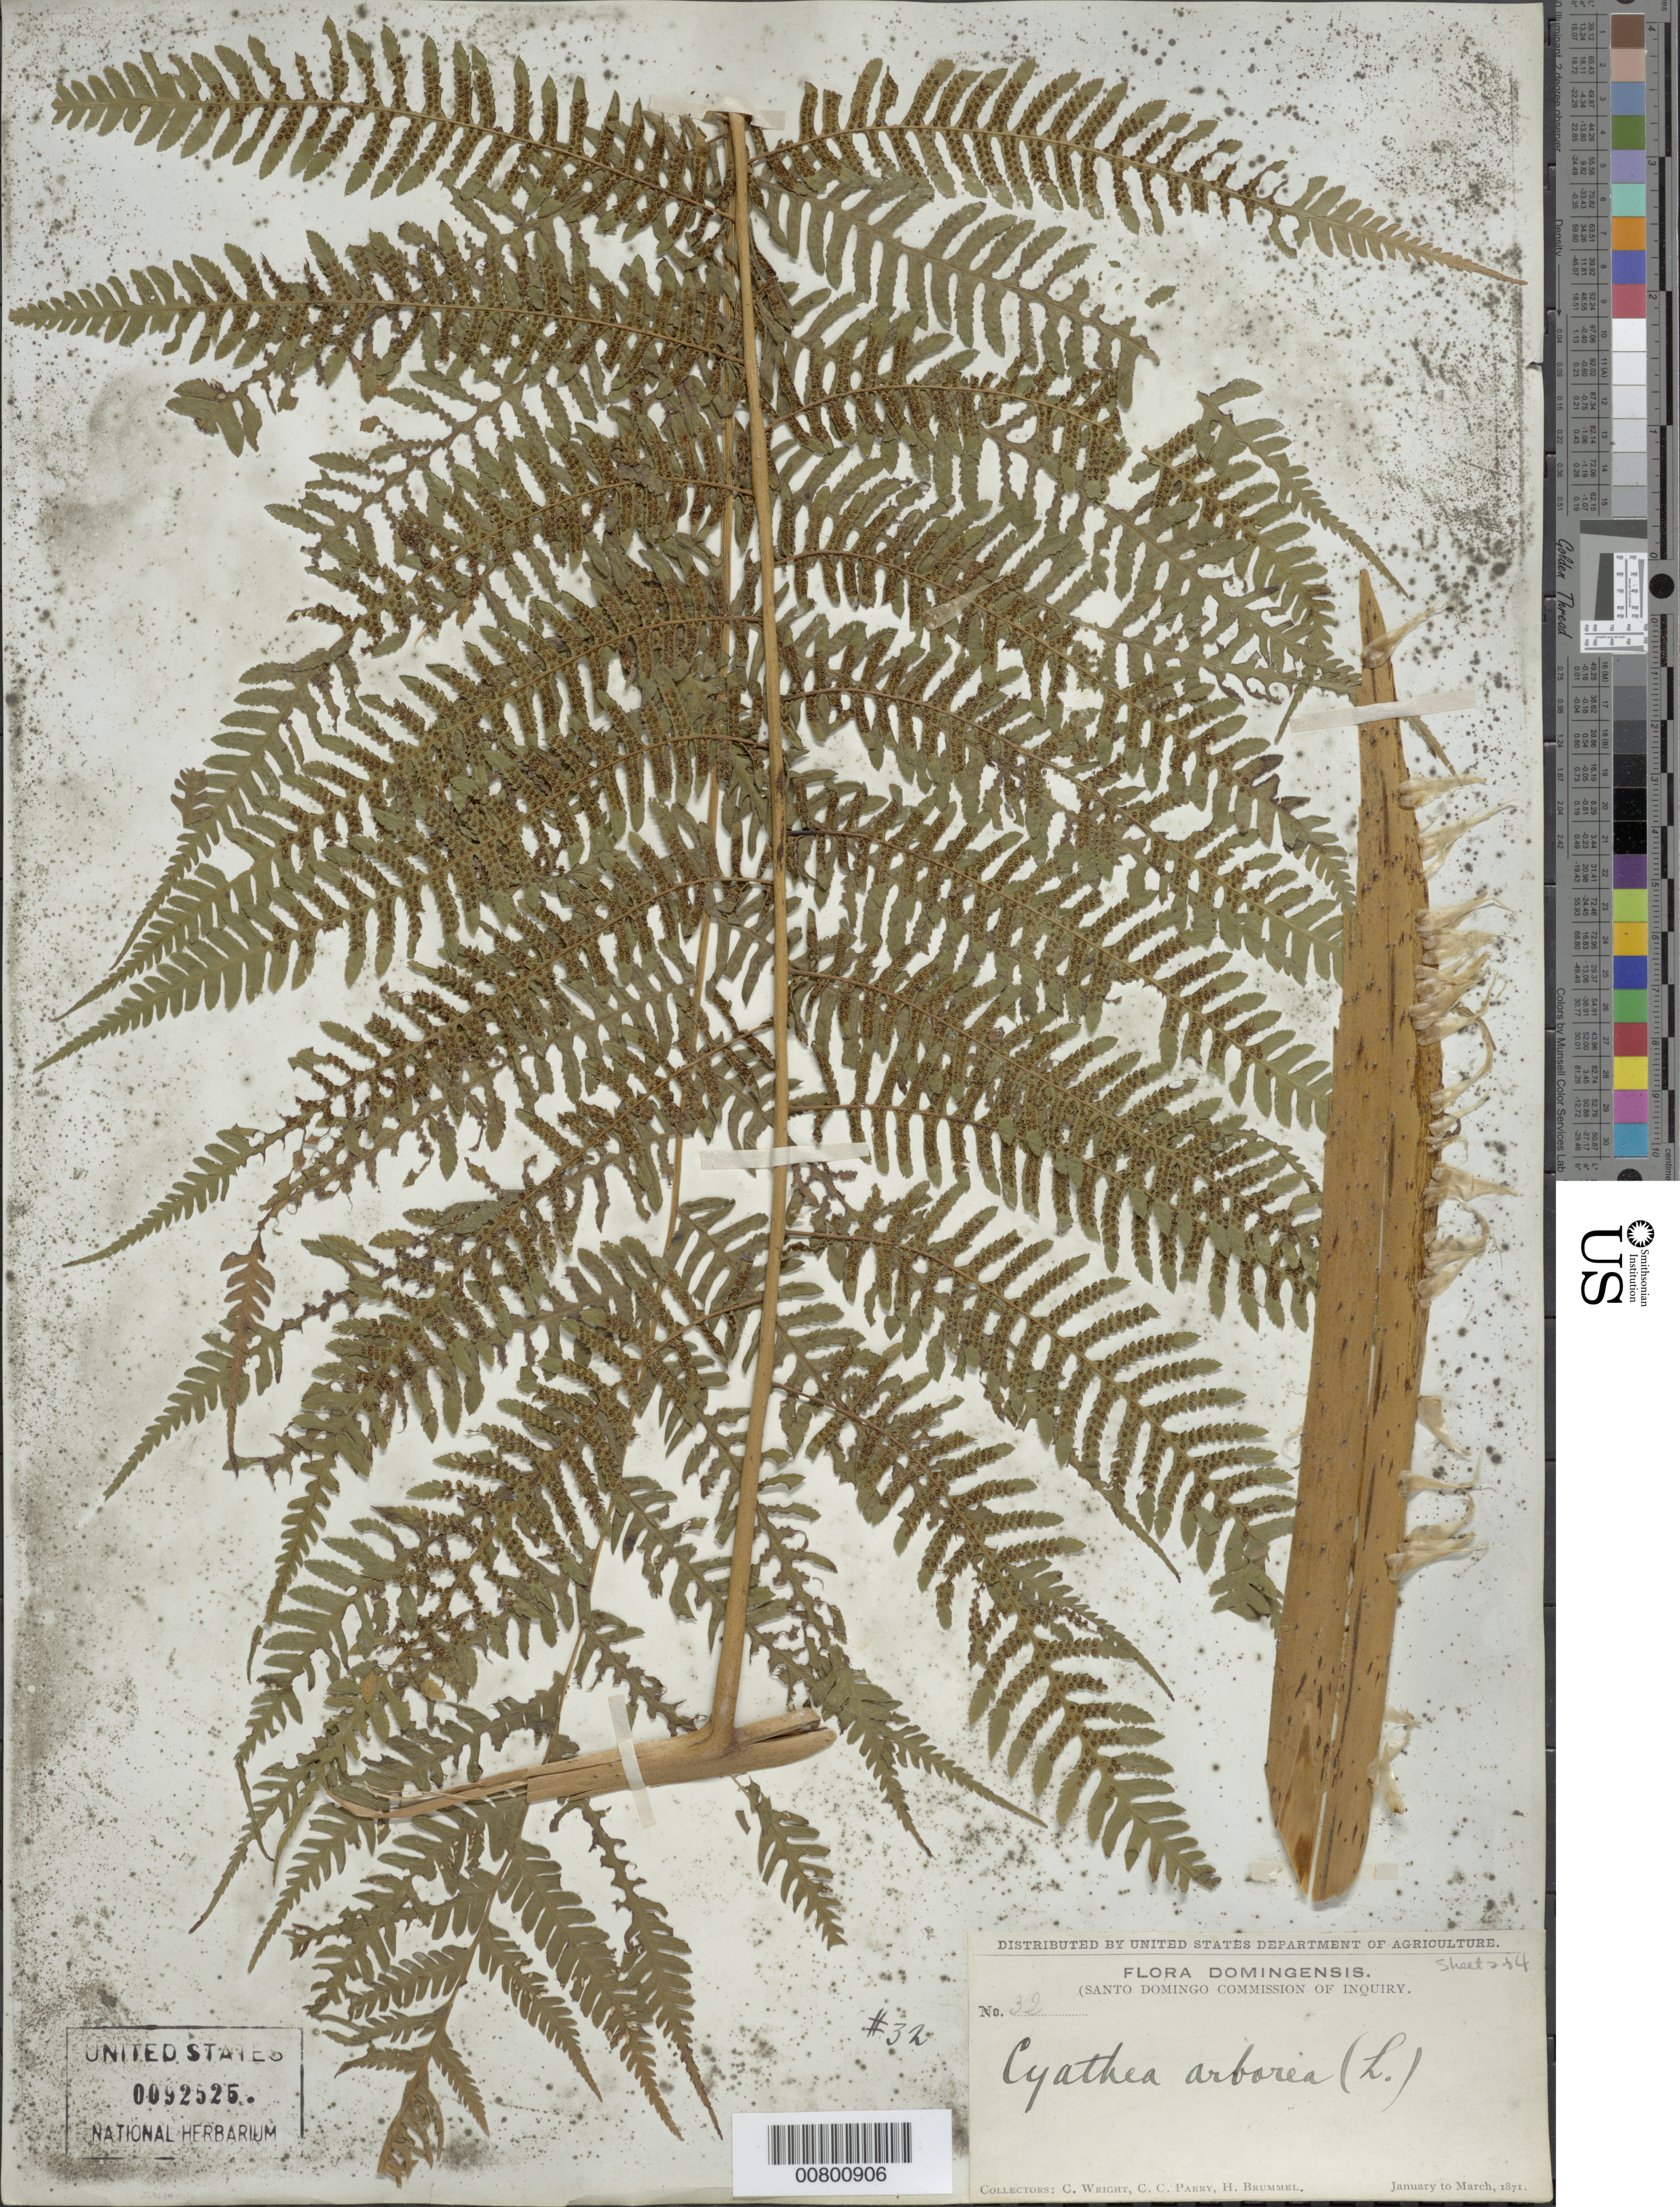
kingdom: Plantae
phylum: Tracheophyta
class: Polypodiopsida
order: Cyatheales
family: Cyatheaceae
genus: Cyathea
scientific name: Cyathea arborea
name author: (L.) Sm.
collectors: C. Wright, C. C. Parry & H. Brummel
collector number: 32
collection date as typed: Jan 1871 to -- Mar 1871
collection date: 1871-01/1871-03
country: Dominican Republic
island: Hispaniola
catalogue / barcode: US 92525